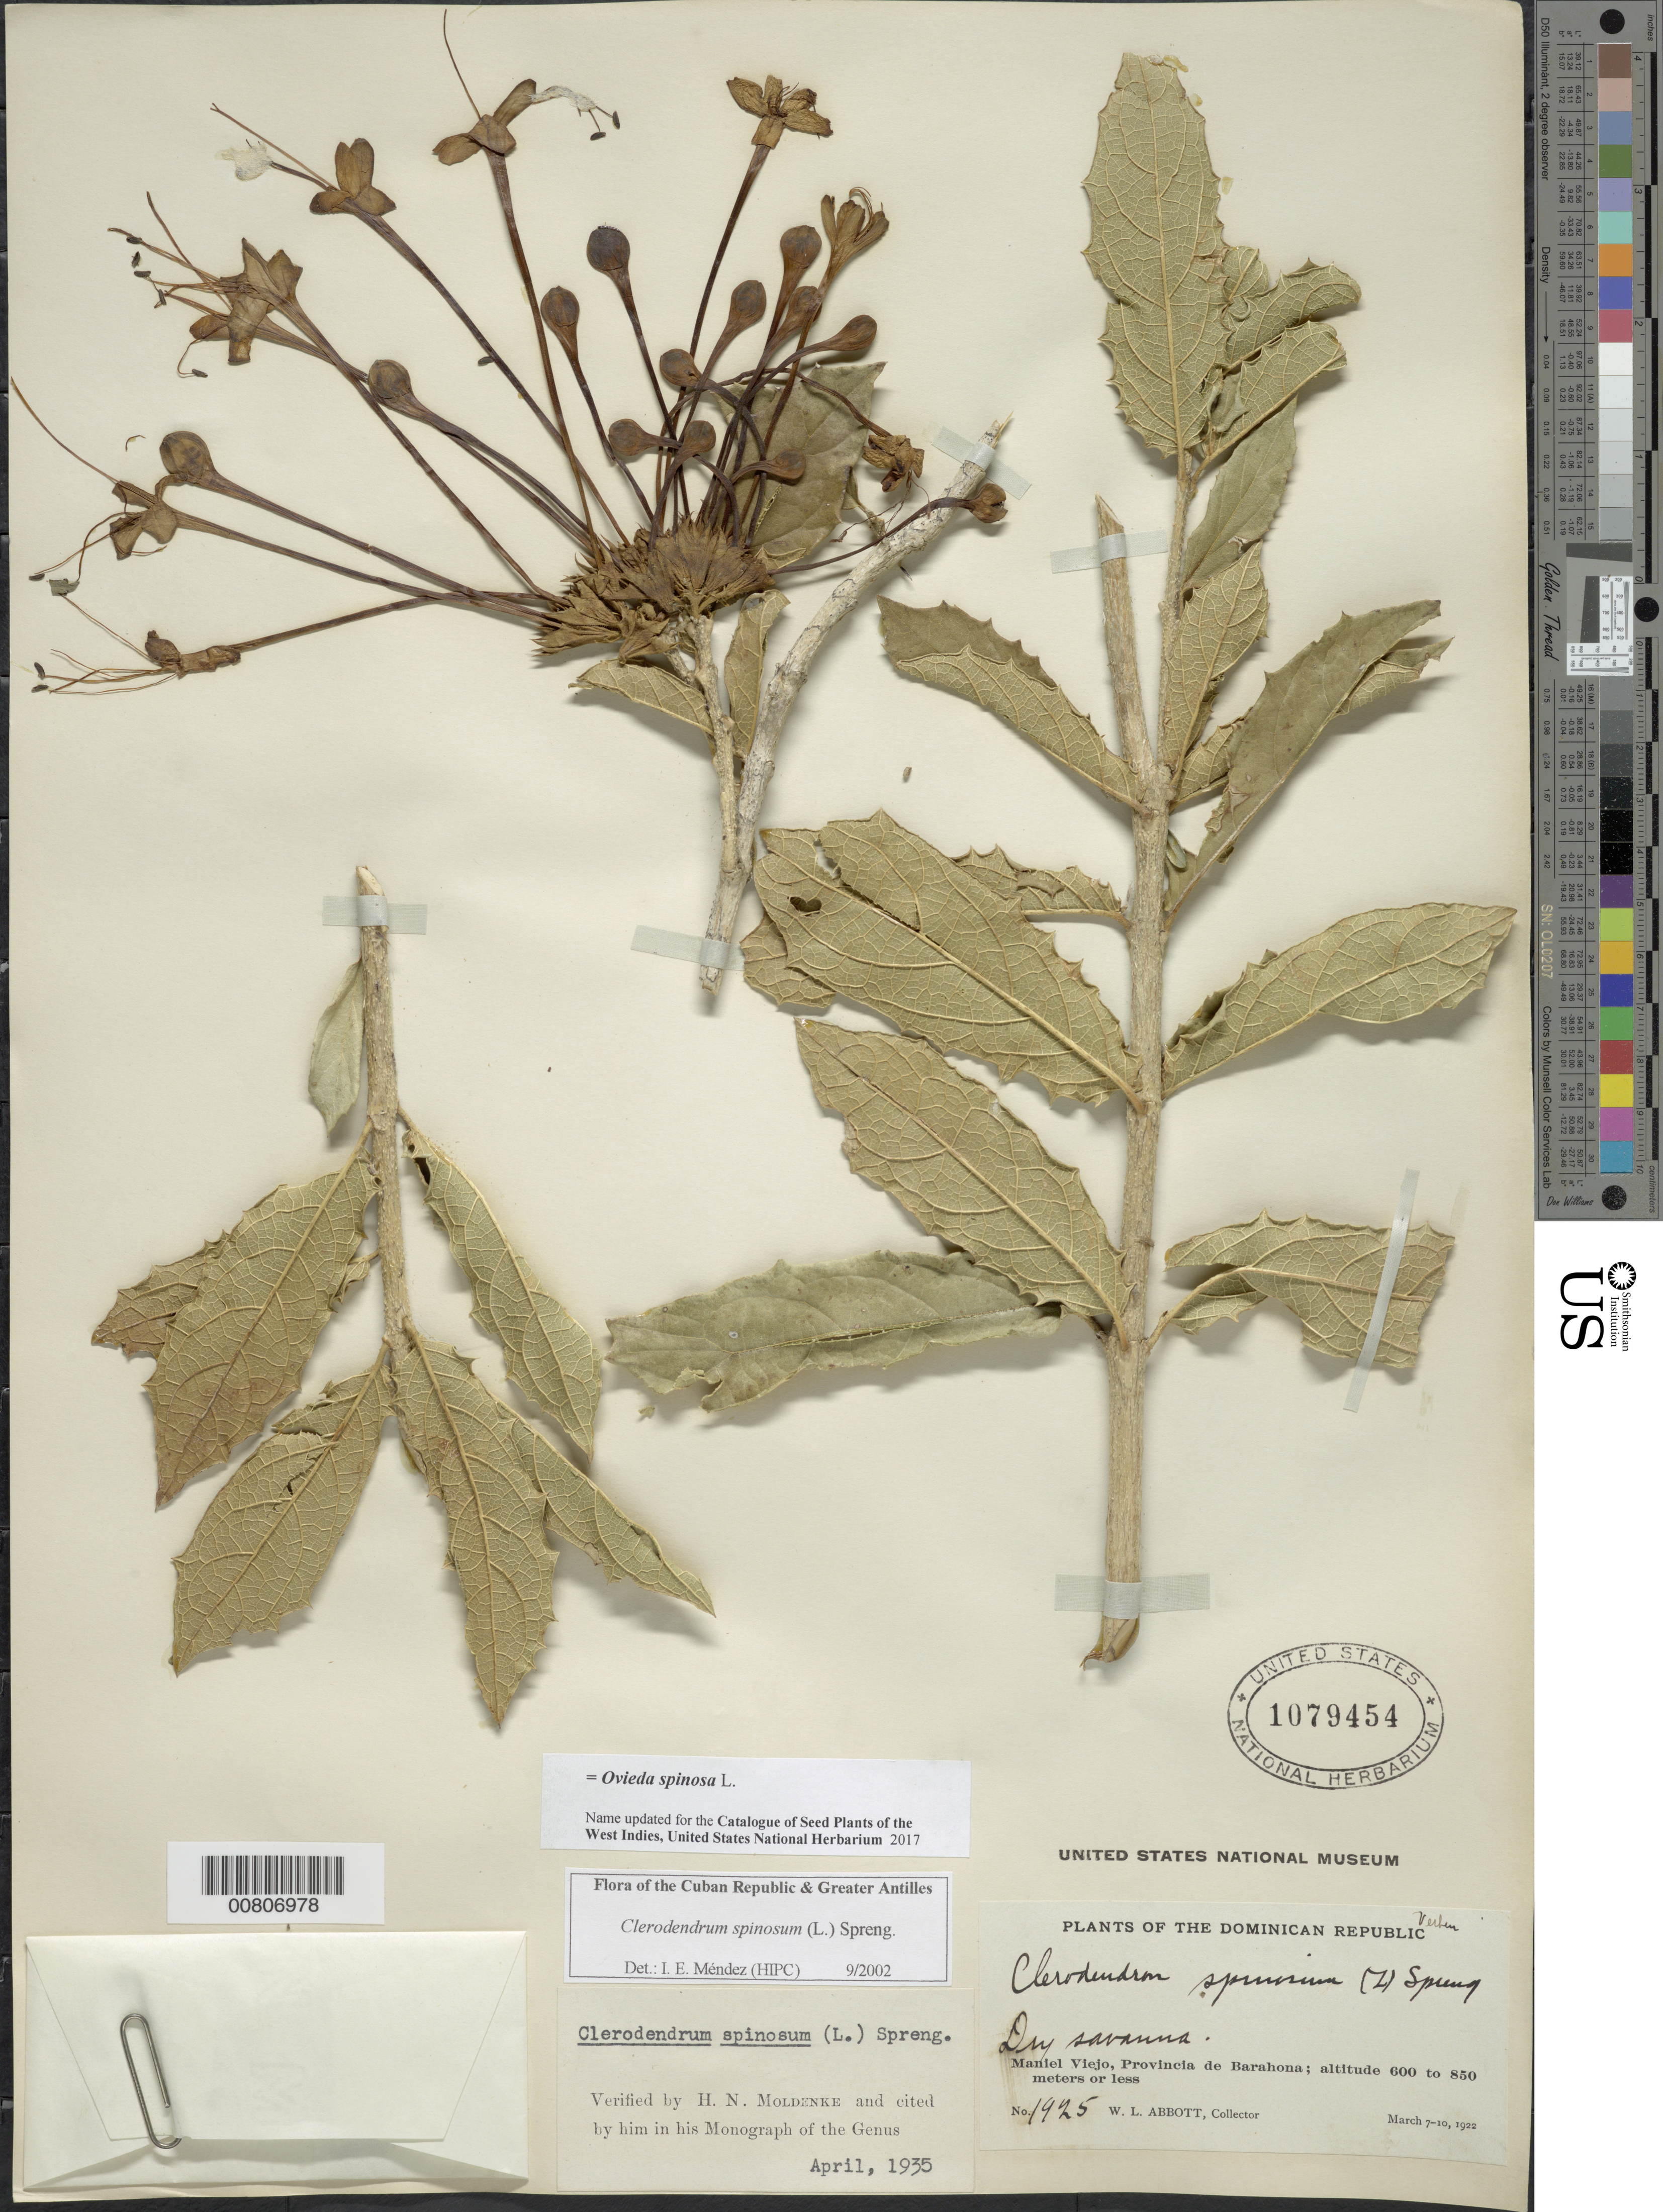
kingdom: Plantae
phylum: Tracheophyta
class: Magnoliopsida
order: Lamiales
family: Lamiaceae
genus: Ovieda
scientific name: Ovieda spinosa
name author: Sw.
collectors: W. L. Abbott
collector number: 1925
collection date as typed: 07 Mar 1922 to 10 Mar 1922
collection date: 1922-03-07/1922-03-10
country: Dominican Republic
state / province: Barahona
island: Hispaniola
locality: Maniel Viejo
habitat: Dry savanna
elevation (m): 600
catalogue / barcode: US 1079454